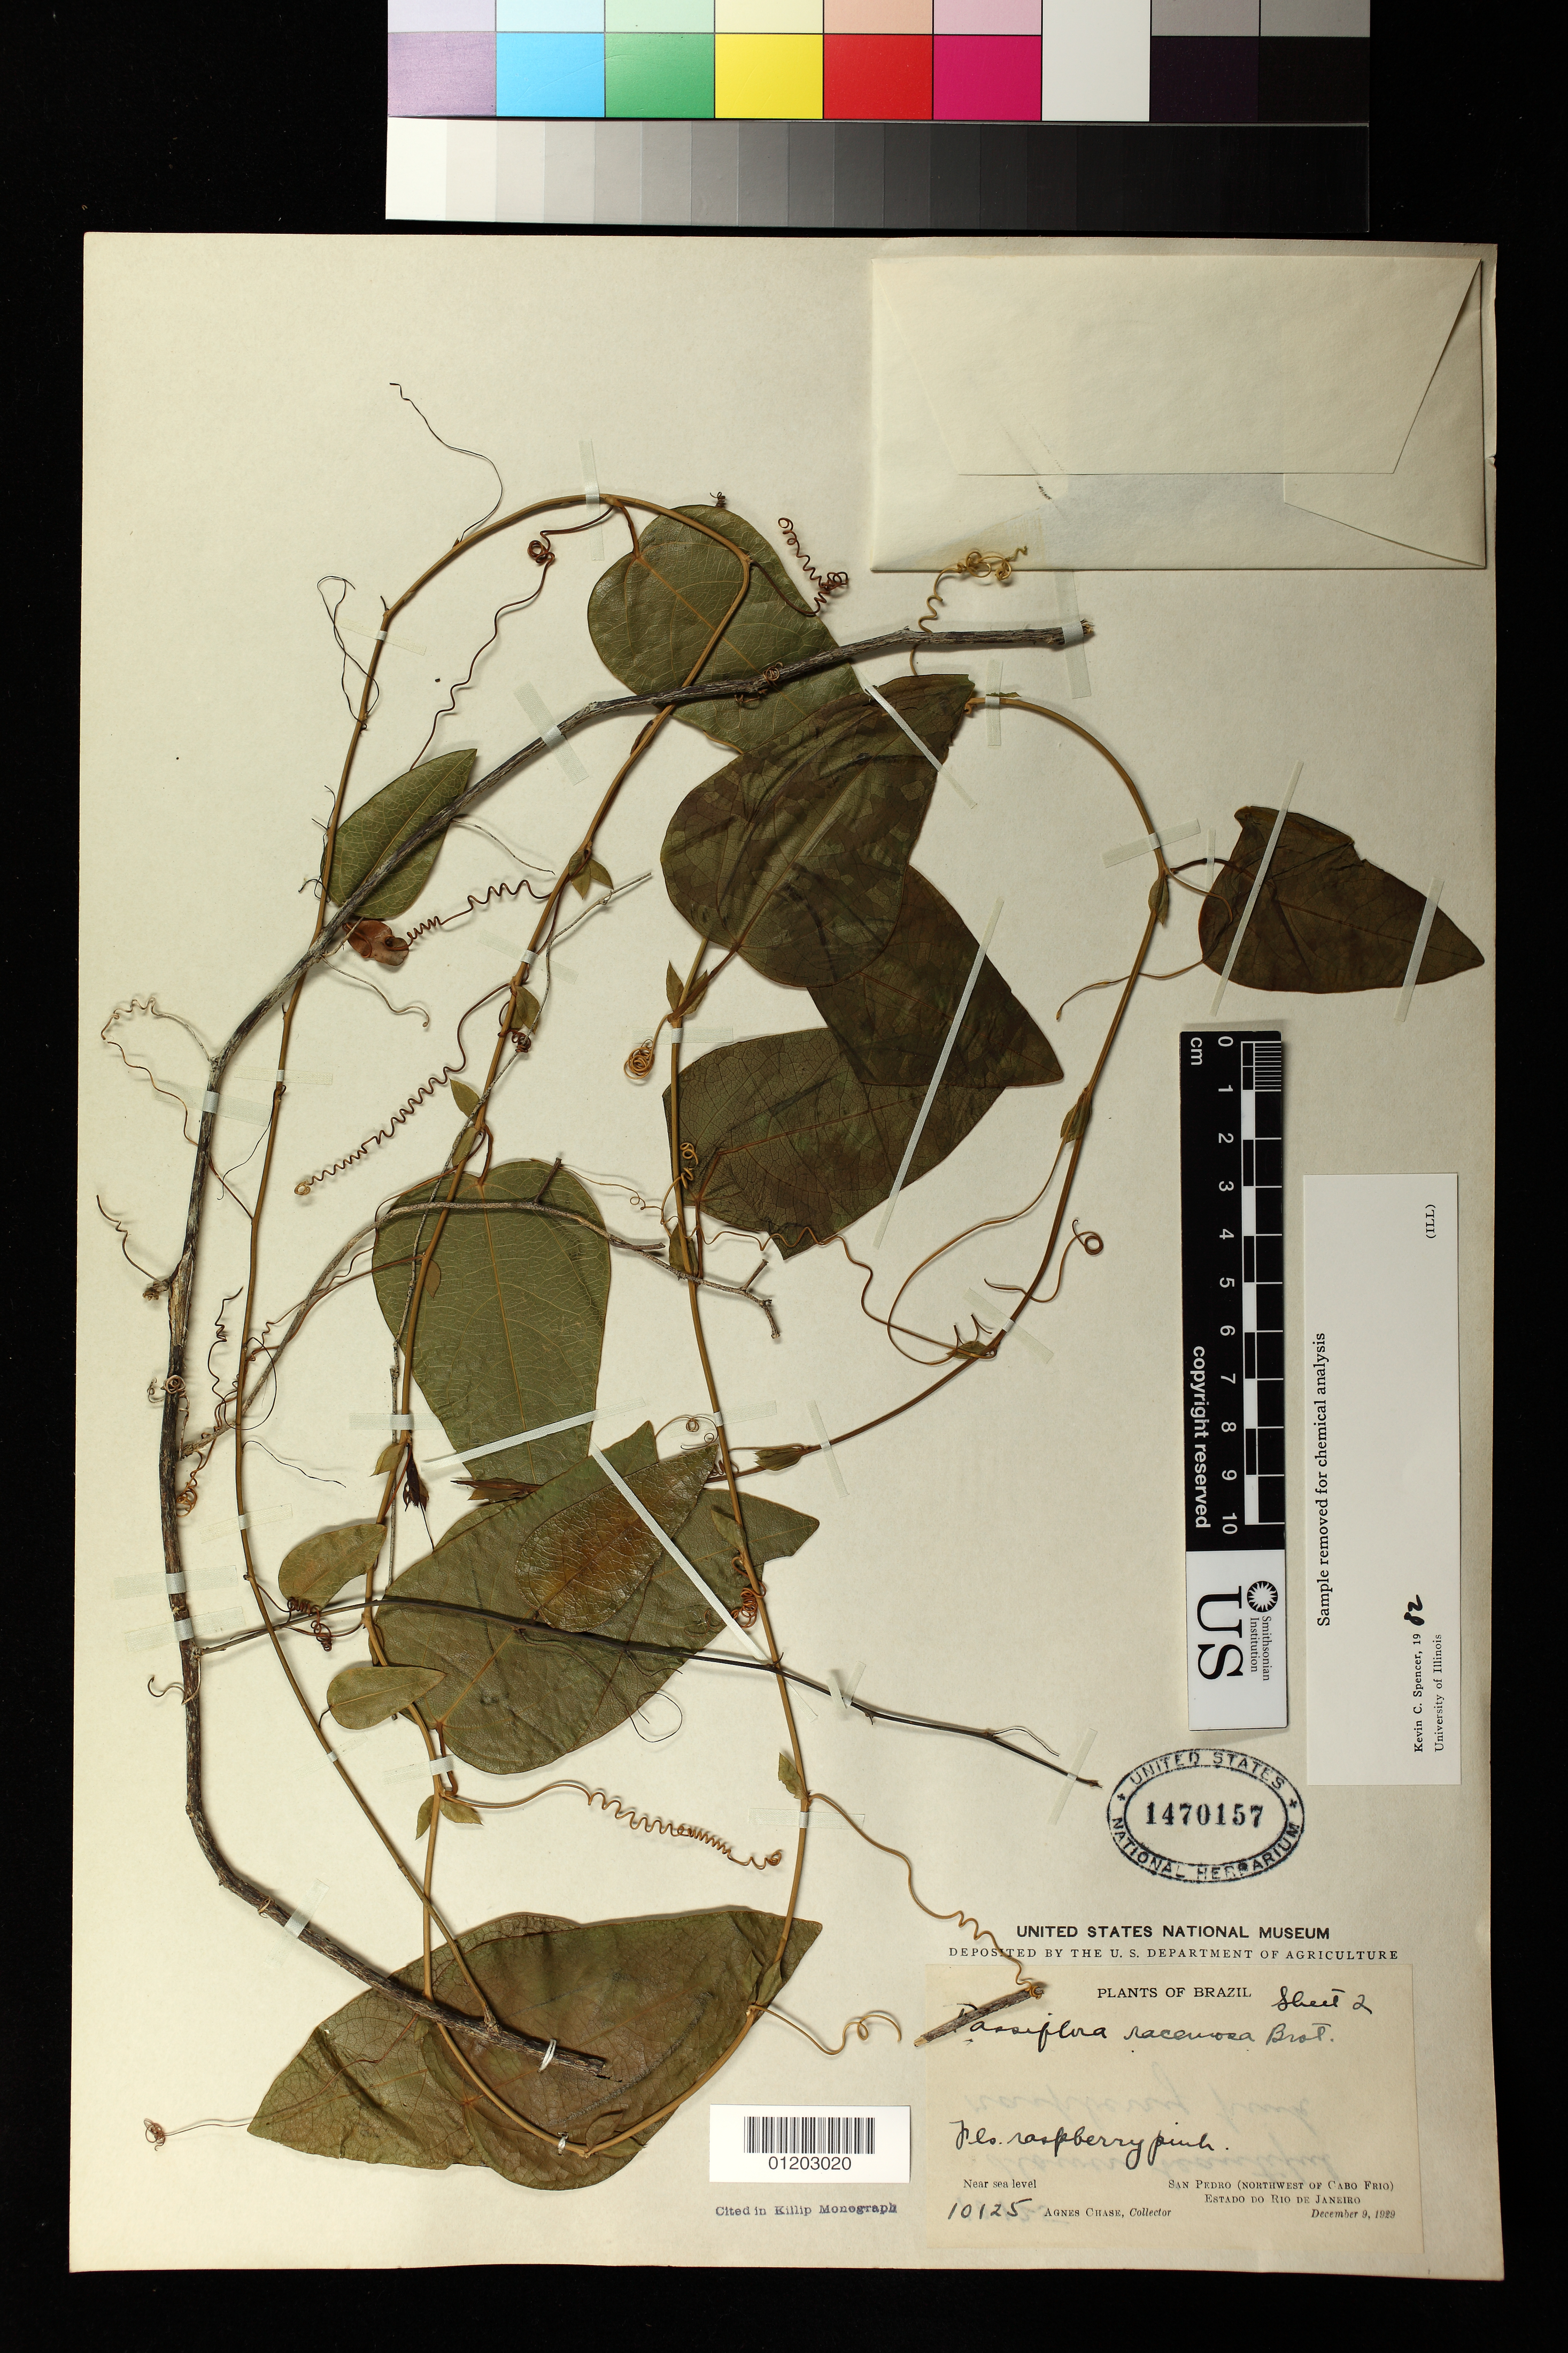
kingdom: Plantae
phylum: Tracheophyta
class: Magnoliopsida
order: Malpighiales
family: Passifloraceae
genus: Passiflora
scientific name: Passiflora racemosa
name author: Brot.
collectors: A. Chase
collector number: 10125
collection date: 1929-12-09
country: Brazil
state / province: Rio de Janeiro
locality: Northwest of Cabo Frio, San Pedro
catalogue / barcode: US 1470157